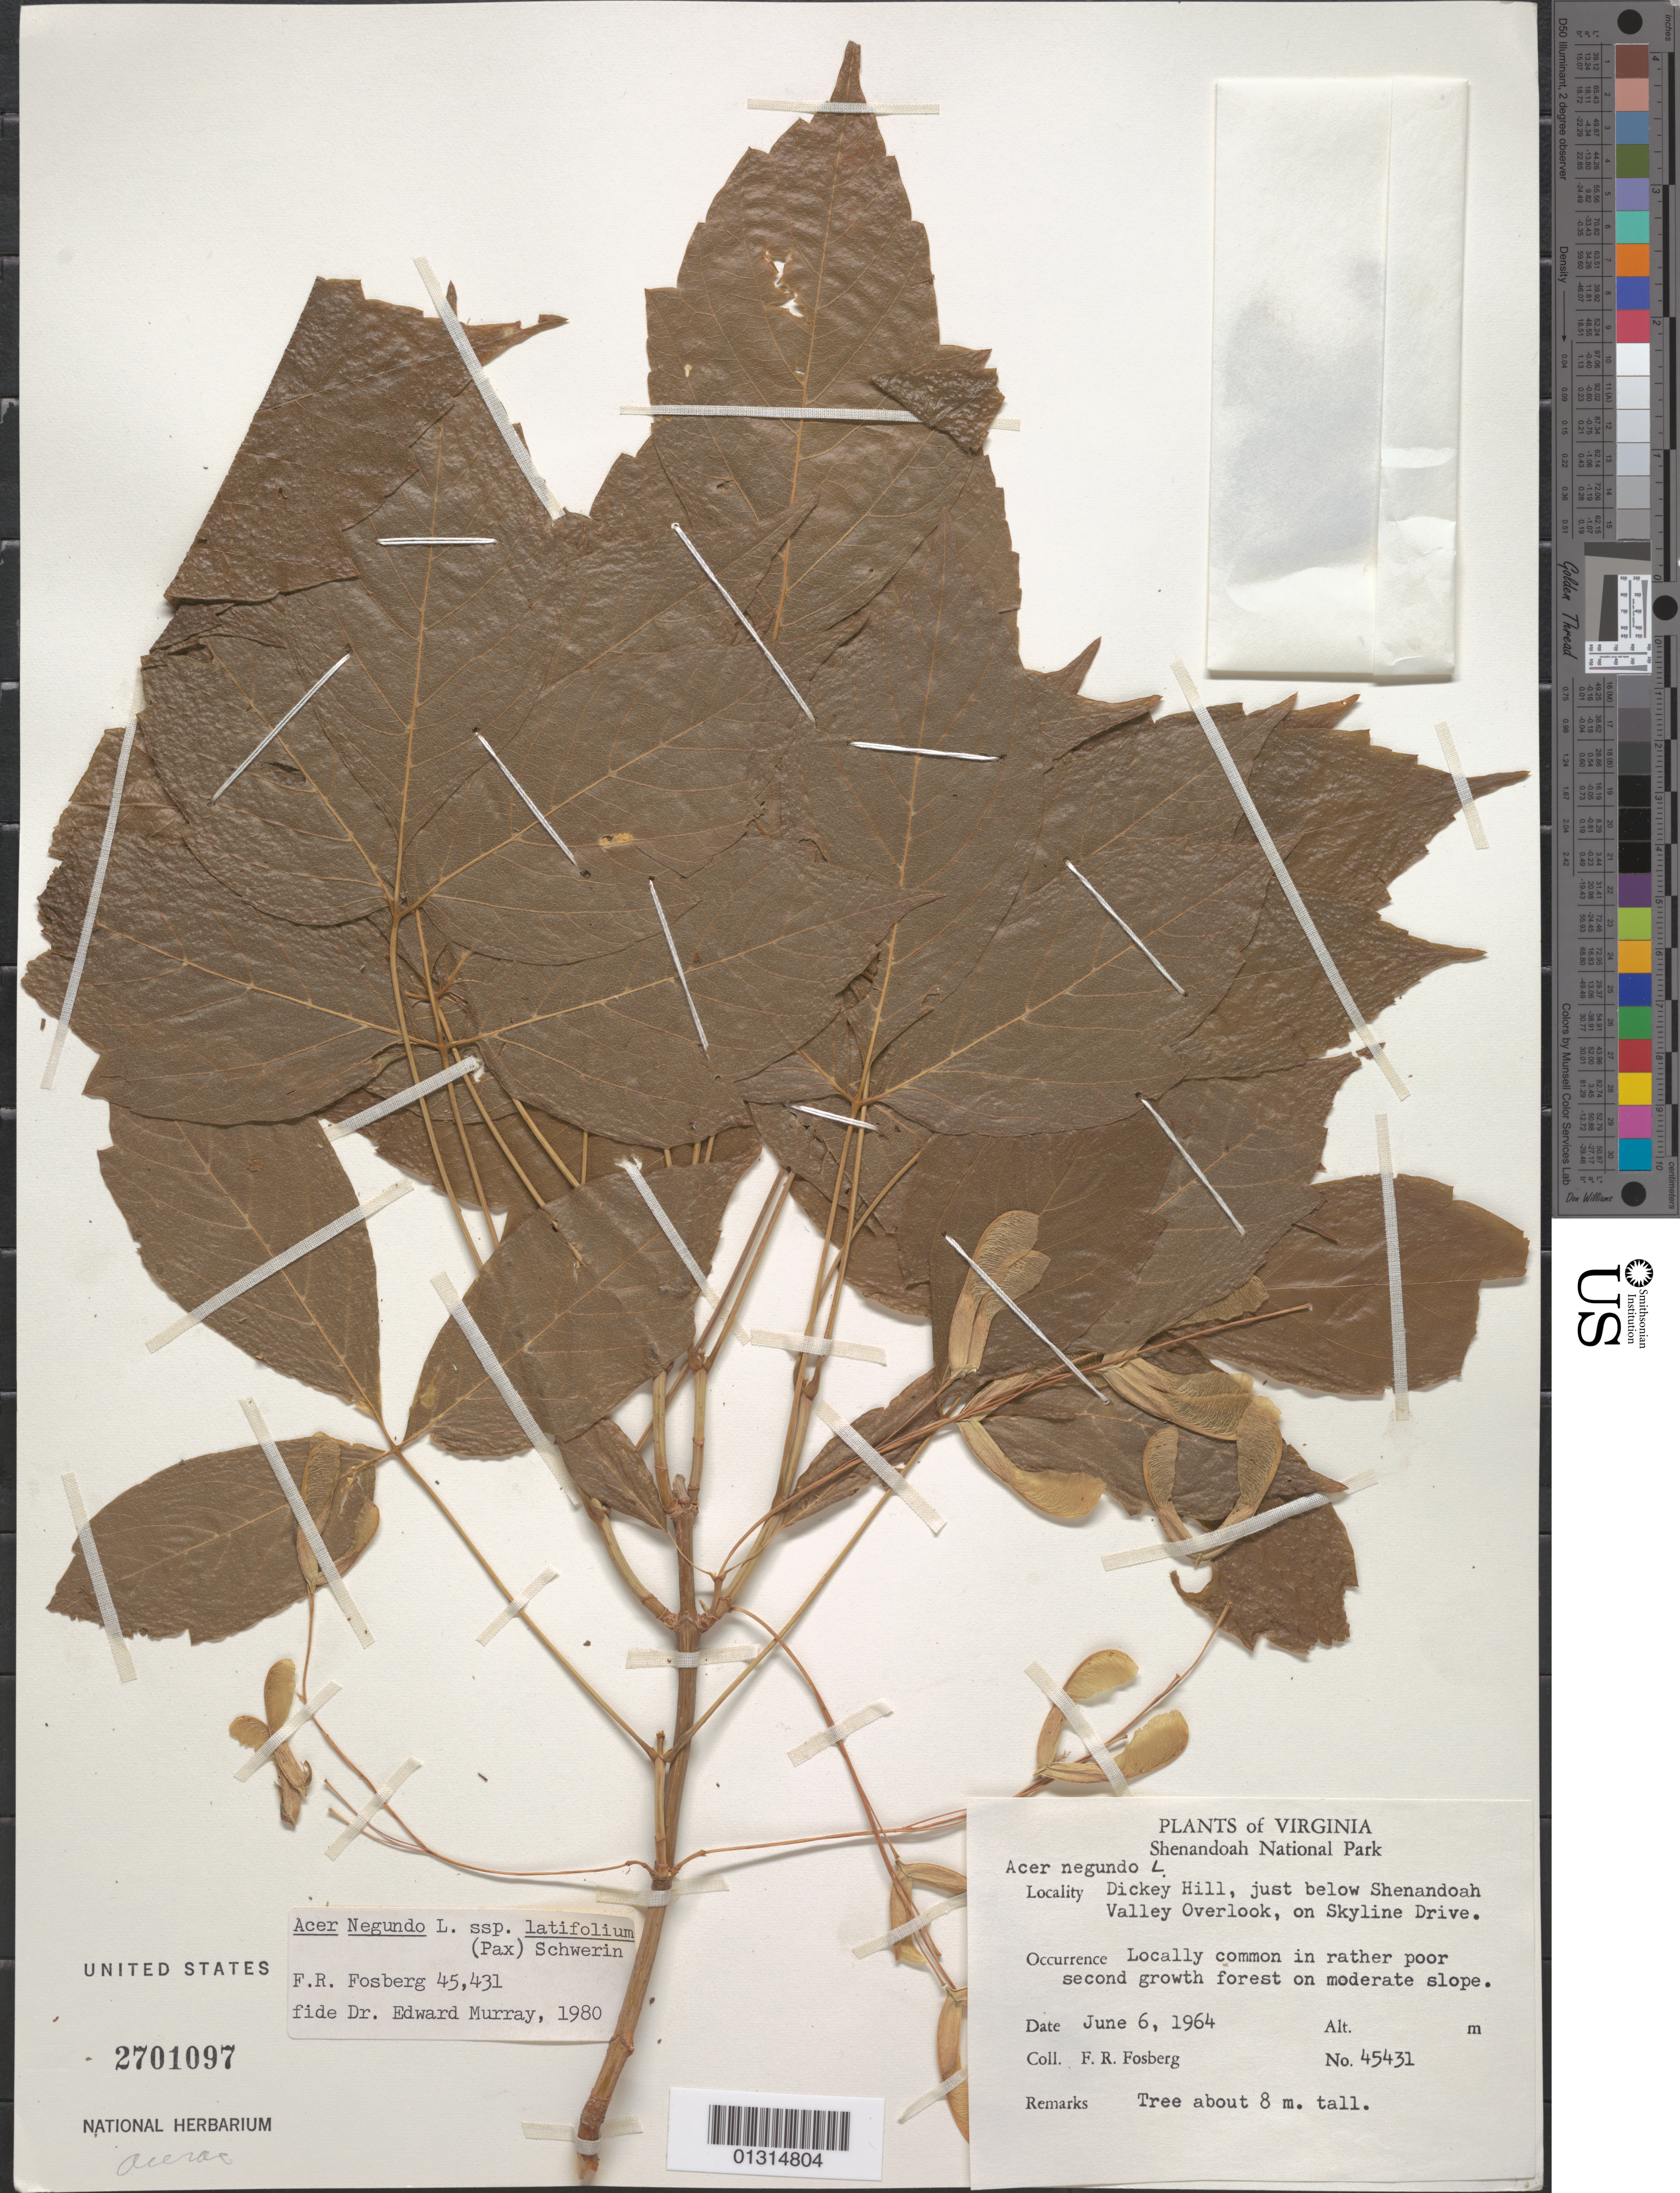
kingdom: Plantae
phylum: Tracheophyta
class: Magnoliopsida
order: Sapindales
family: Sapindaceae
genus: Acer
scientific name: Acer negundo subsp. latifolium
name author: (Pax) Schwer.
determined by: Murray, Edward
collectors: F. R. Fosberg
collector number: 45431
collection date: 1964-06-06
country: United States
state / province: Virginia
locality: Shenandoah National Park, Dickey Hill, just below Shenandoah Valley Overlook, on Skyline Drive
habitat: Locally common in rather poor second growth forest on moderate slope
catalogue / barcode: US 2701097